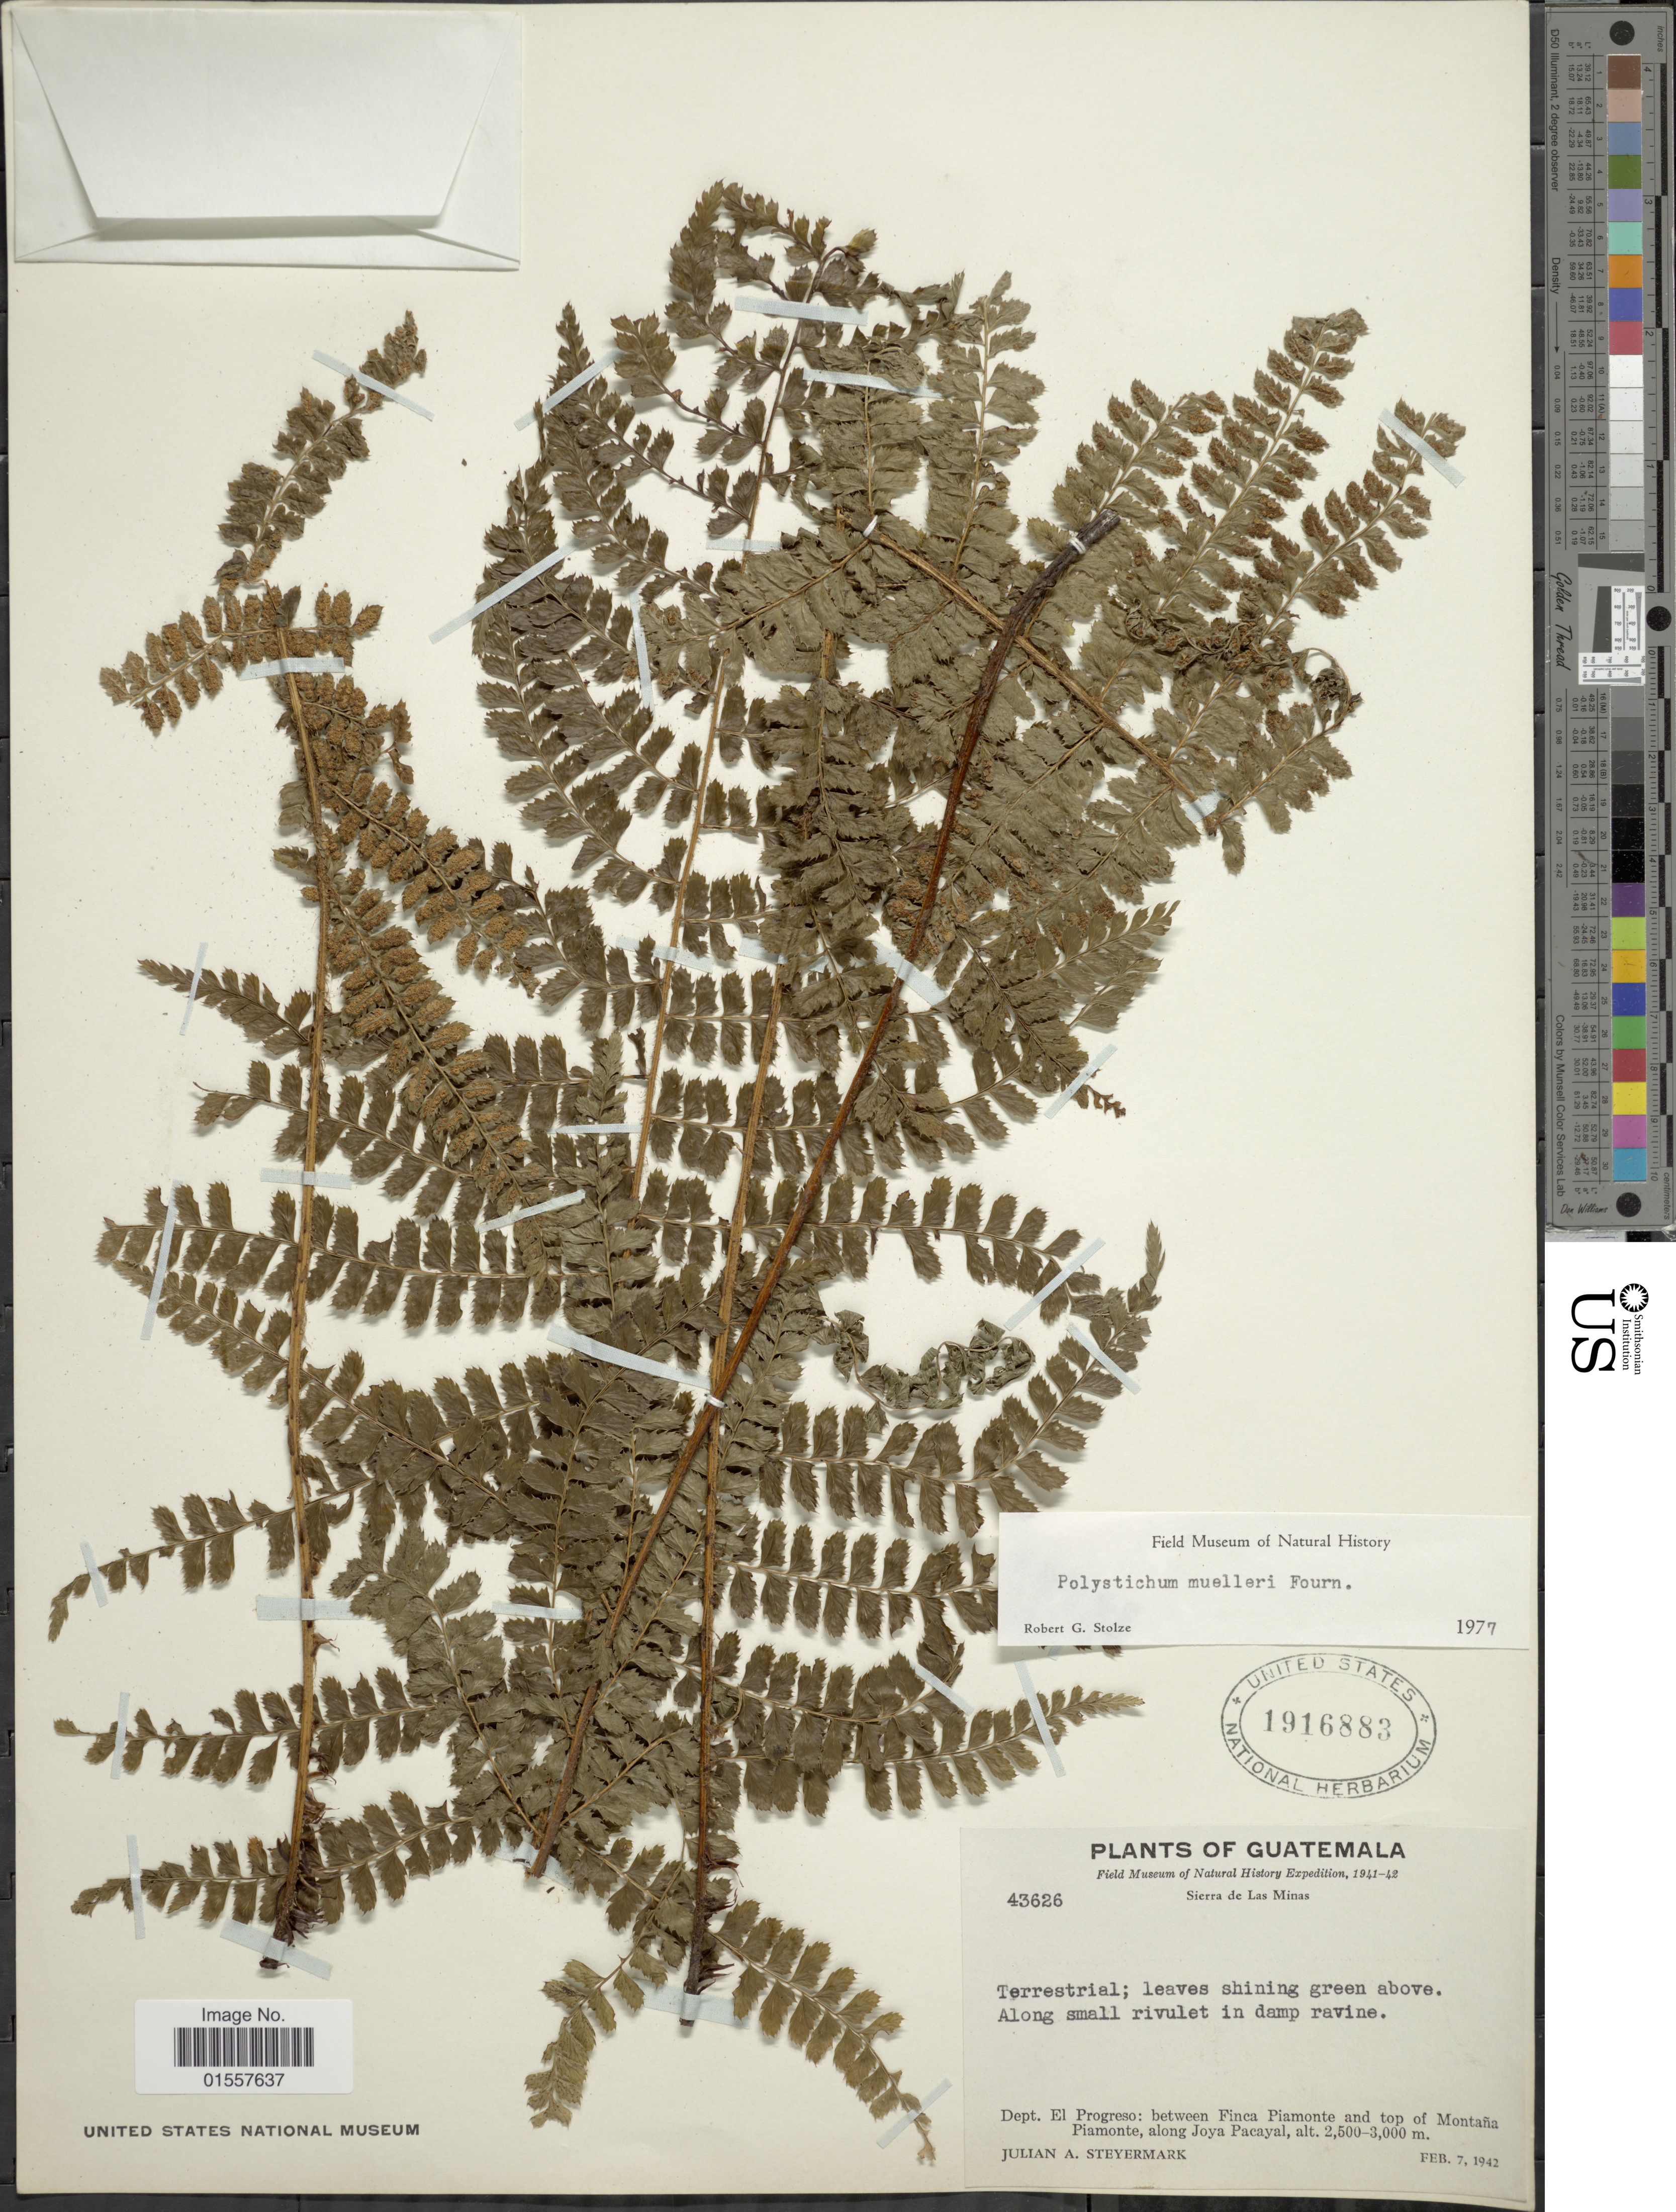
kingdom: Plantae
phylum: Tracheophyta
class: Polypodiopsida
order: Polypodiales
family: Dryopteridaceae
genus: Polystichum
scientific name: Polystichum fournieri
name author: A.R. Sm.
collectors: J. Steyermark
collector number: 43626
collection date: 1942-02-07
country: Guatemala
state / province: El Progreso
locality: Sierra de Las Minas, Dept. El Progreso: between Finca Piamonte and top of Montana Piamonte, along Joya Pacayal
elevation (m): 2500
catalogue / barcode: US 1916883